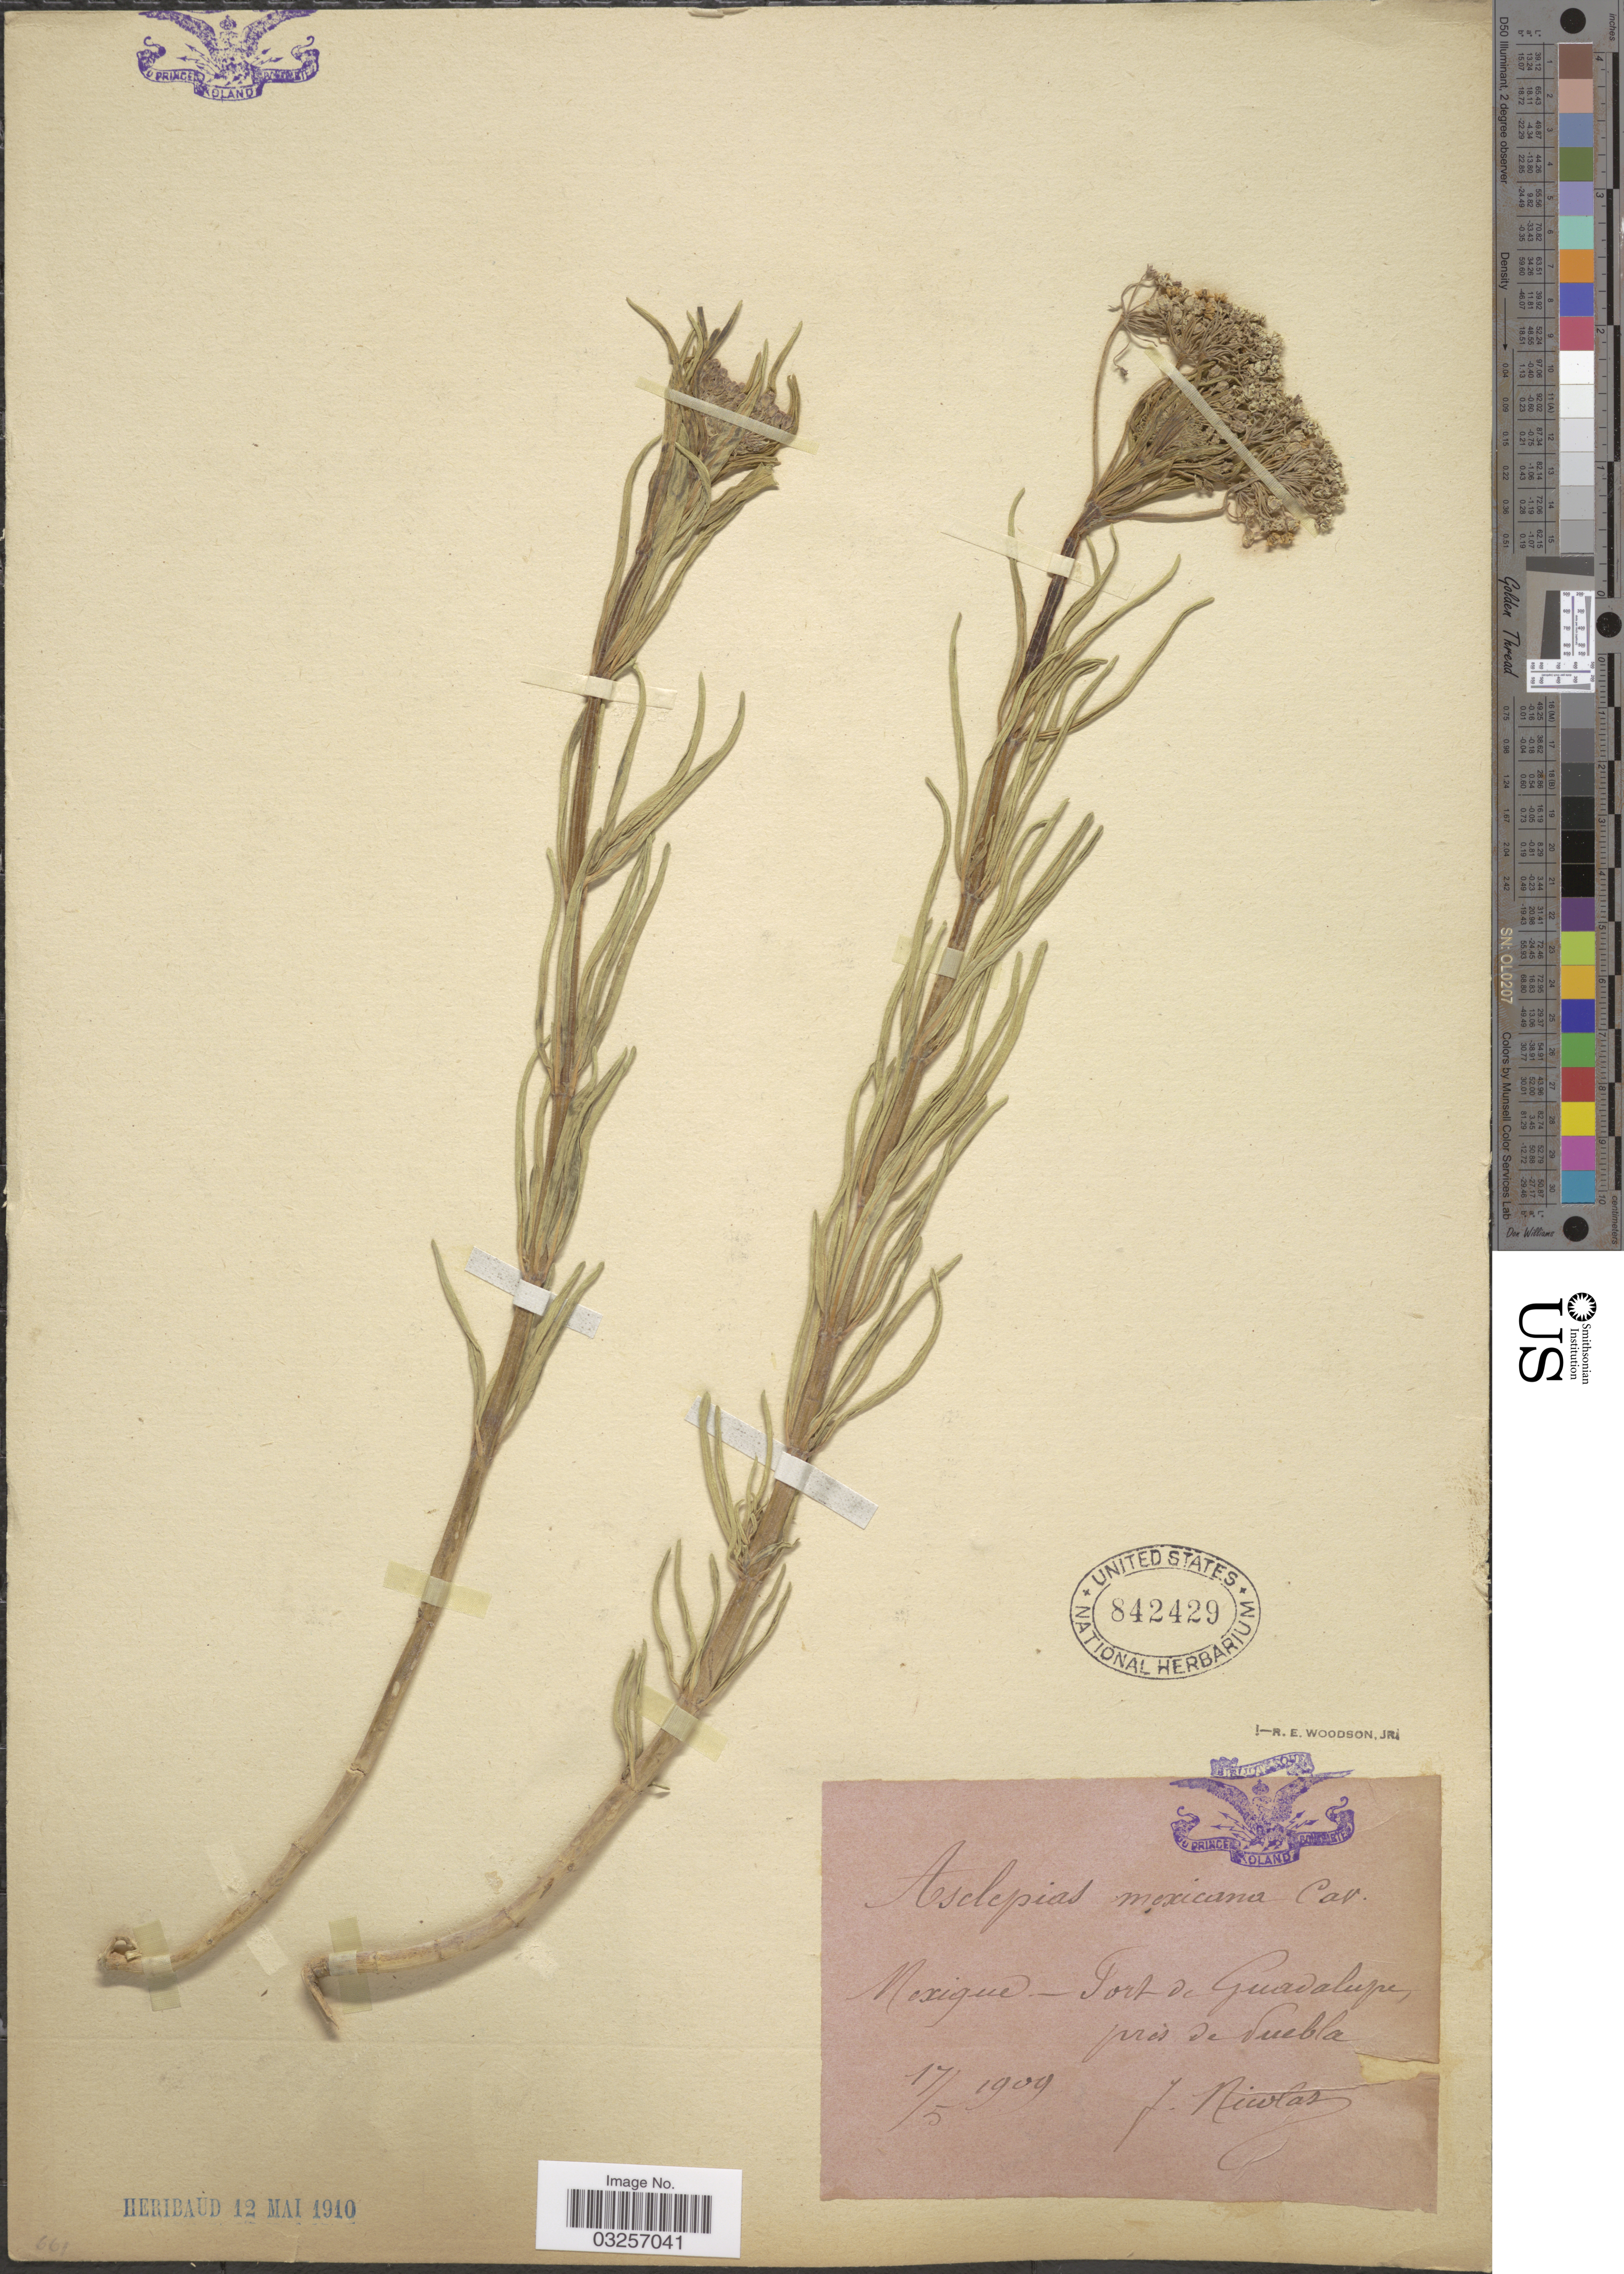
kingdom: Plantae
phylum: Tracheophyta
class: Magnoliopsida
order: Gentianales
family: Apocynaceae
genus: Asclepias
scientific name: Asclepias mexicana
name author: Cav.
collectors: F. Nicolas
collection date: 1909-05-17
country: Mexico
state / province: Puebla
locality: Fort de Guadalupe, près de Puebla.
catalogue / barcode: US 842429